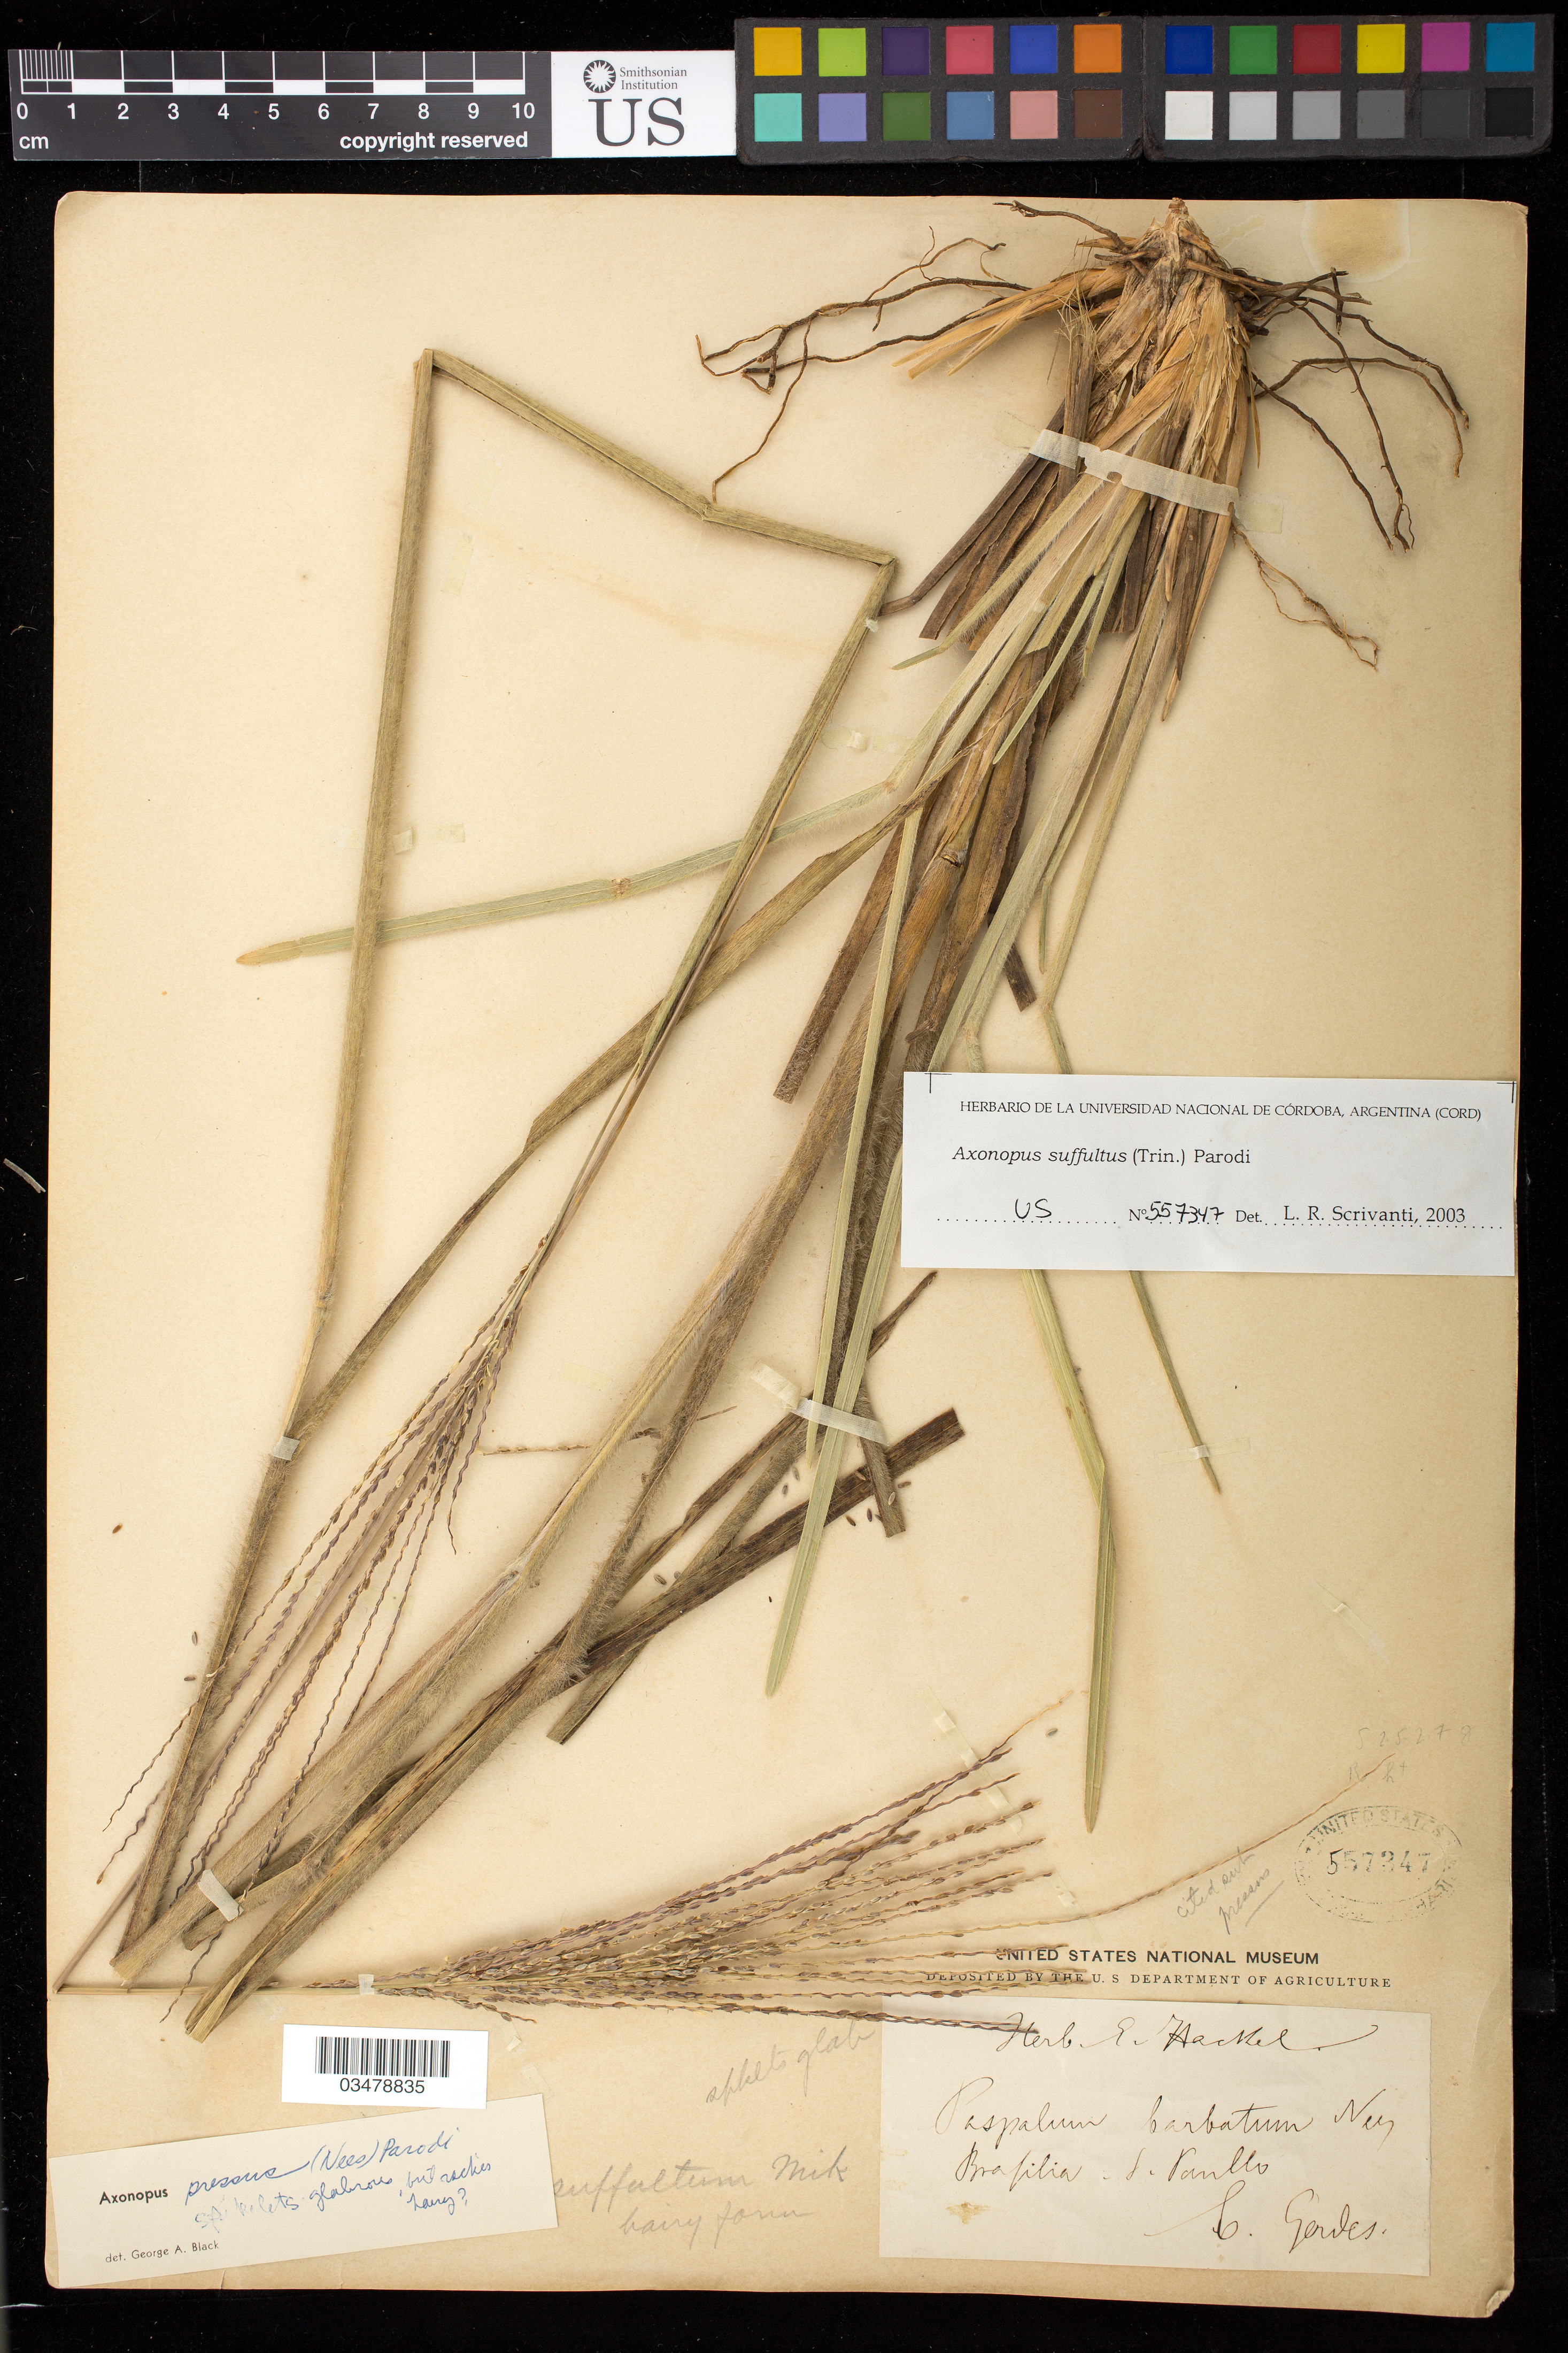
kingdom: Plantae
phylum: Tracheophyta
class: Liliopsida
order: Poales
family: Poaceae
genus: Axonopus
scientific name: Axonopus suffultus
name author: (Nees) Kuhlm.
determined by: Scrivanti, L. R.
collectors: Gerdes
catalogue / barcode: US 557347